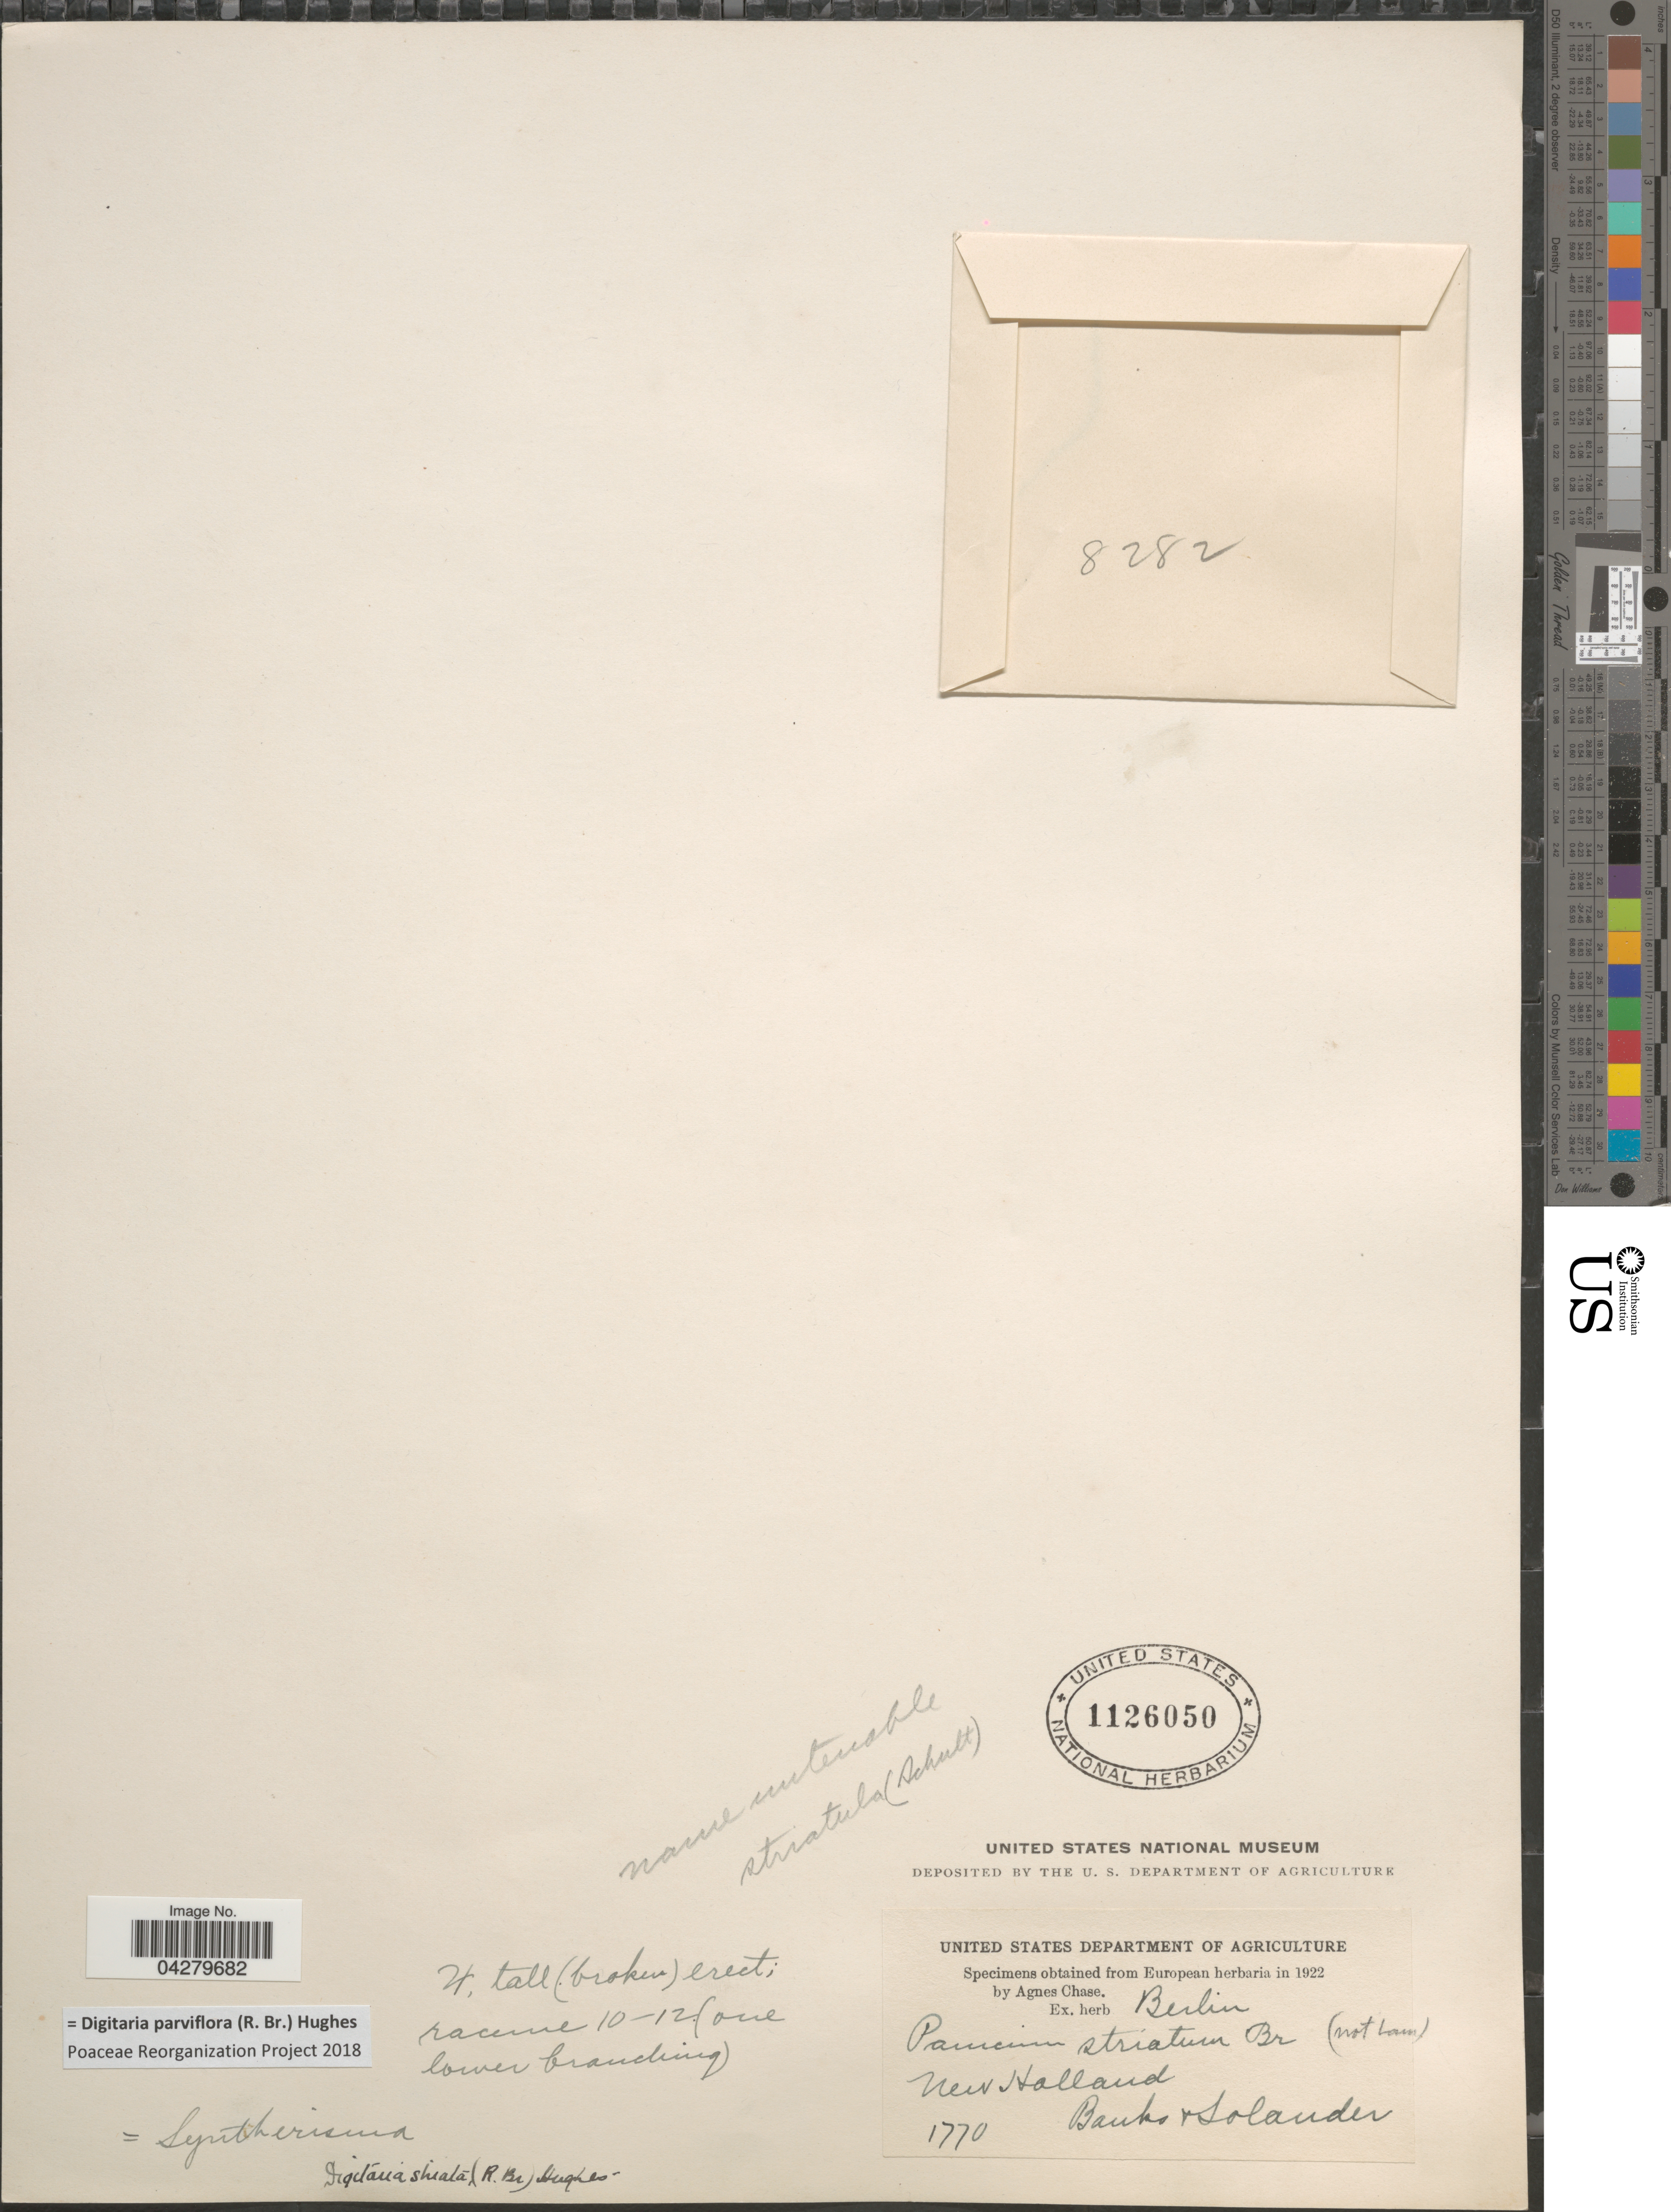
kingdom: Plantae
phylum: Tracheophyta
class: Liliopsida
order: Poales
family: Poaceae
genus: Digitaria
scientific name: Digitaria parviflora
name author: (R. Br.) Hughes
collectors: -- Banks & -- Solander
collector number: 1770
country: Australia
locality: New Holland.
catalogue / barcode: US 1126050